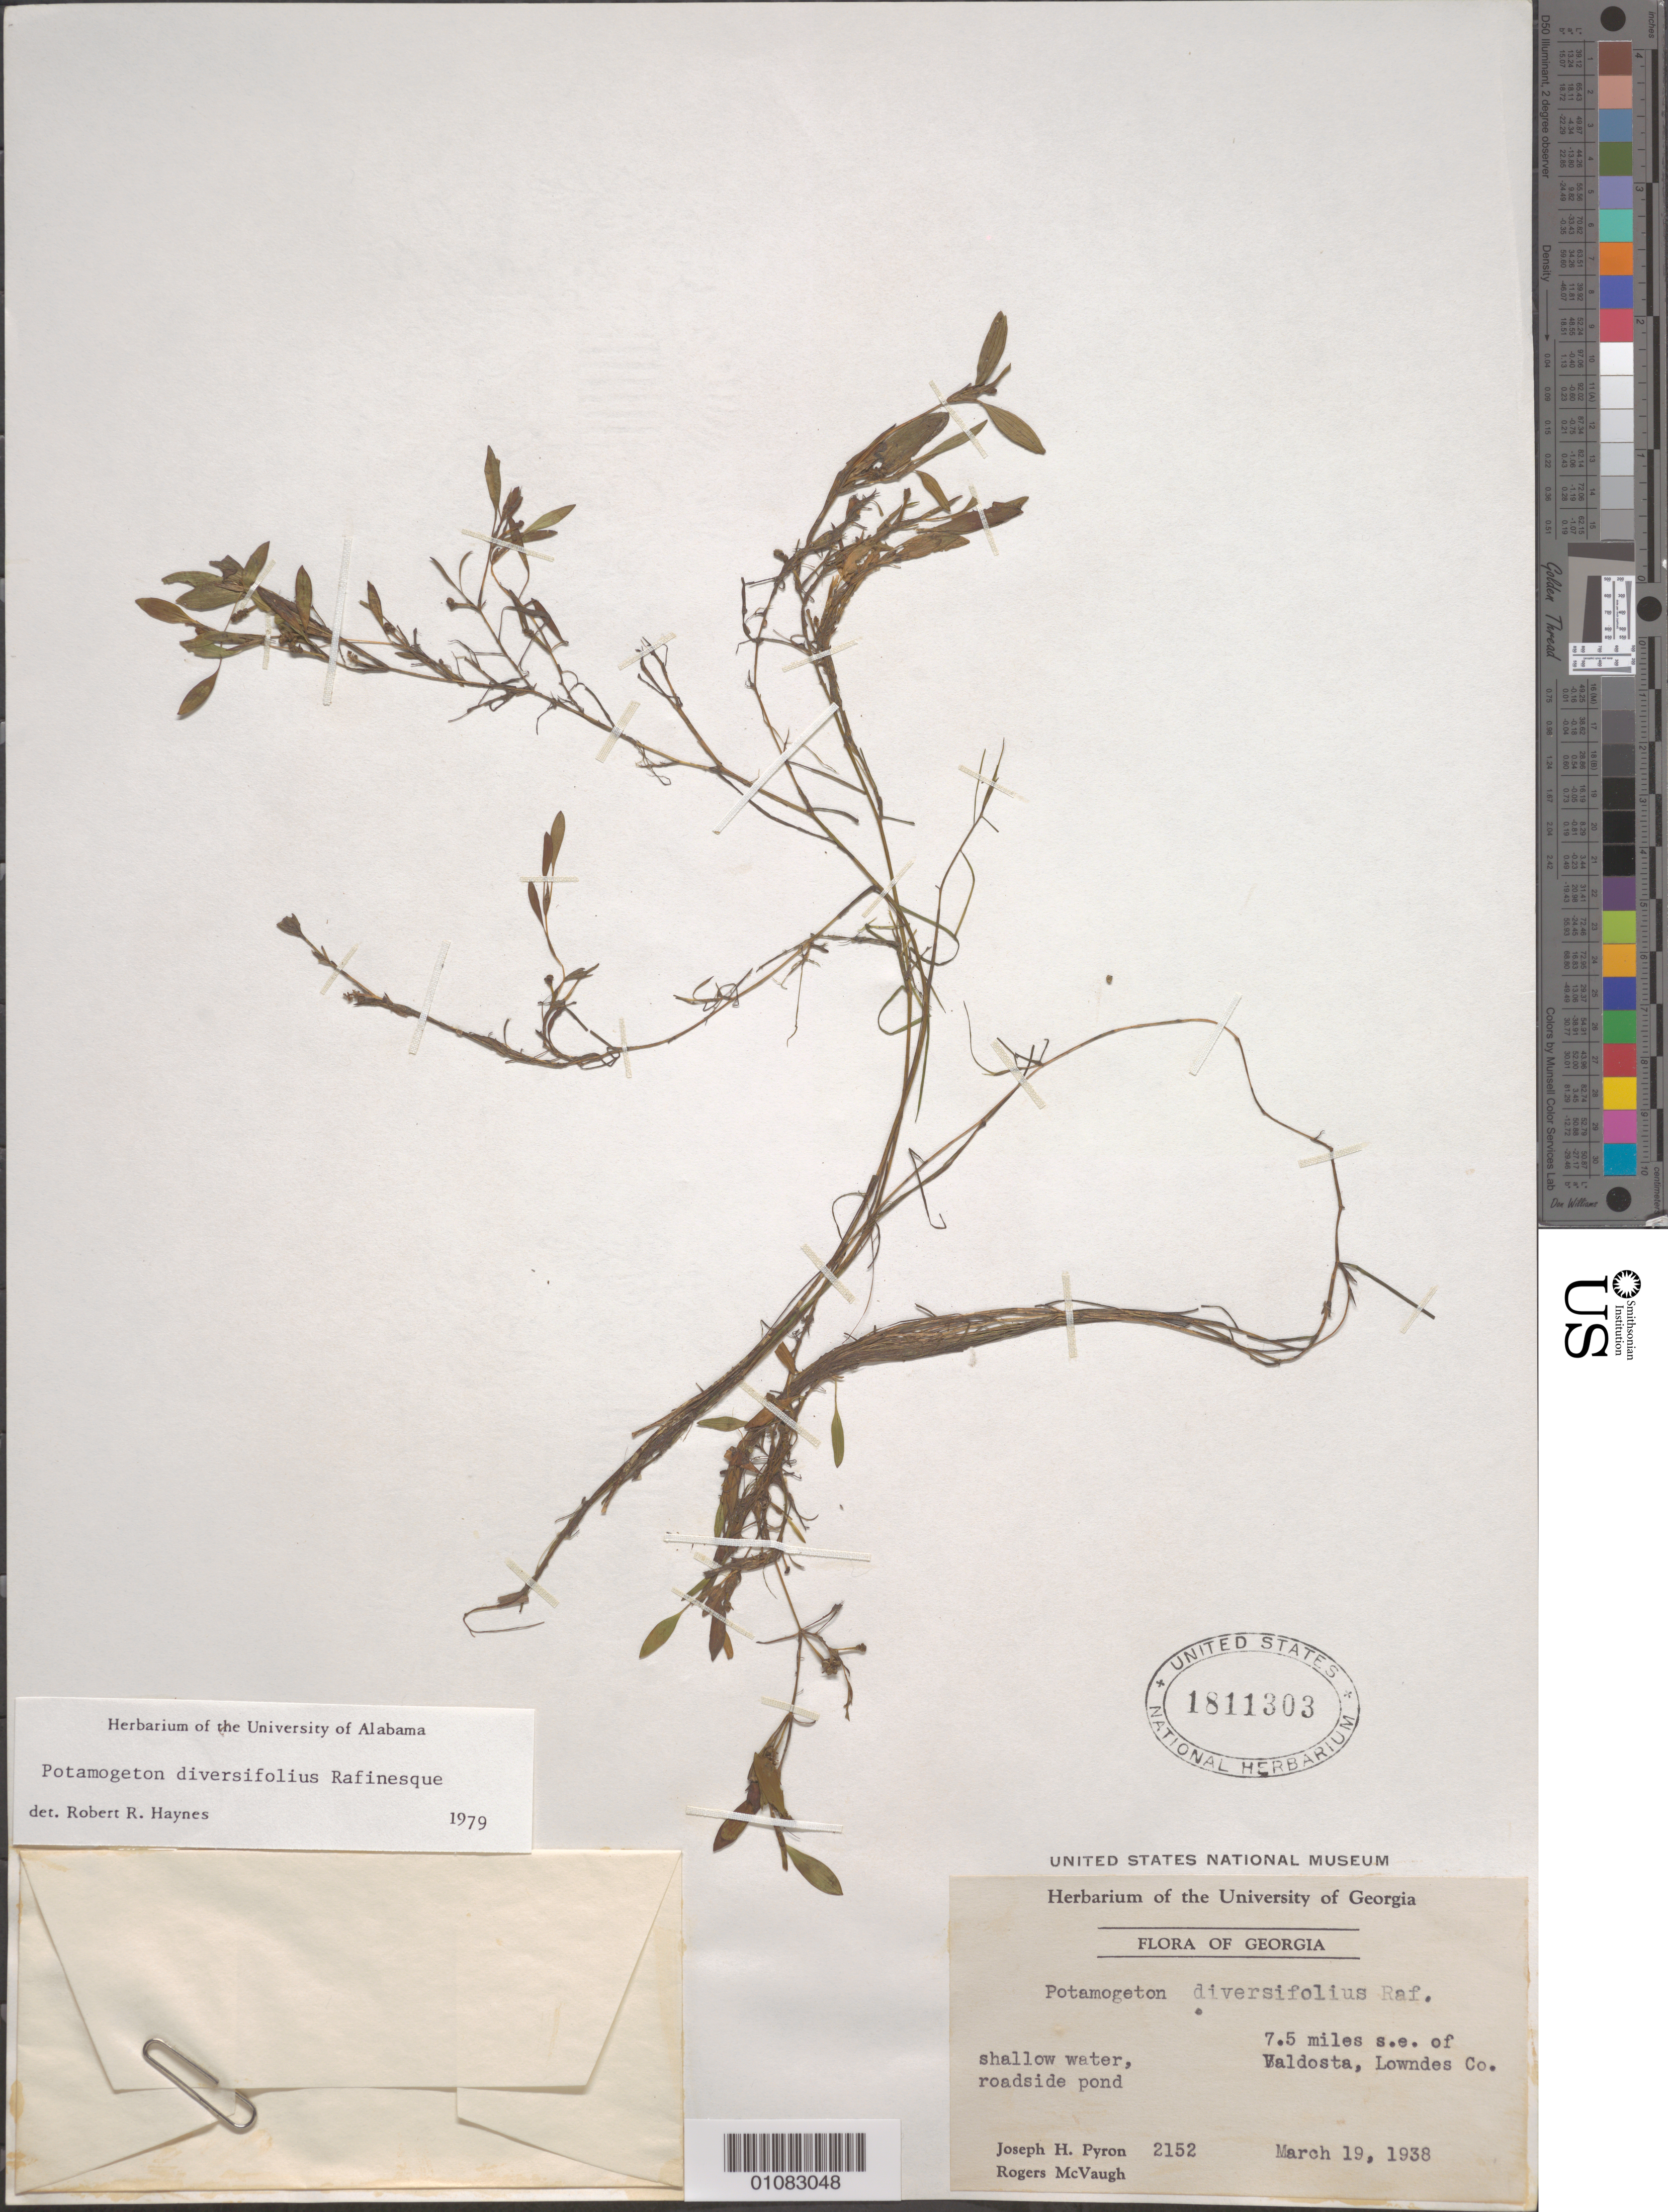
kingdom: Plantae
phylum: Tracheophyta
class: Liliopsida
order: Alismatales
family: Potamogetonaceae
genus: Potamogeton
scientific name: Potamogeton diversifolius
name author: Raf.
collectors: J. H. Pyron & R. McVaugh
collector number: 2152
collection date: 1938-03-19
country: United States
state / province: Georgia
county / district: Lowndes County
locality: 7.5 mi. SE of Waldosta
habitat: Shallow water, roadside pond.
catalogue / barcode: US 1811303